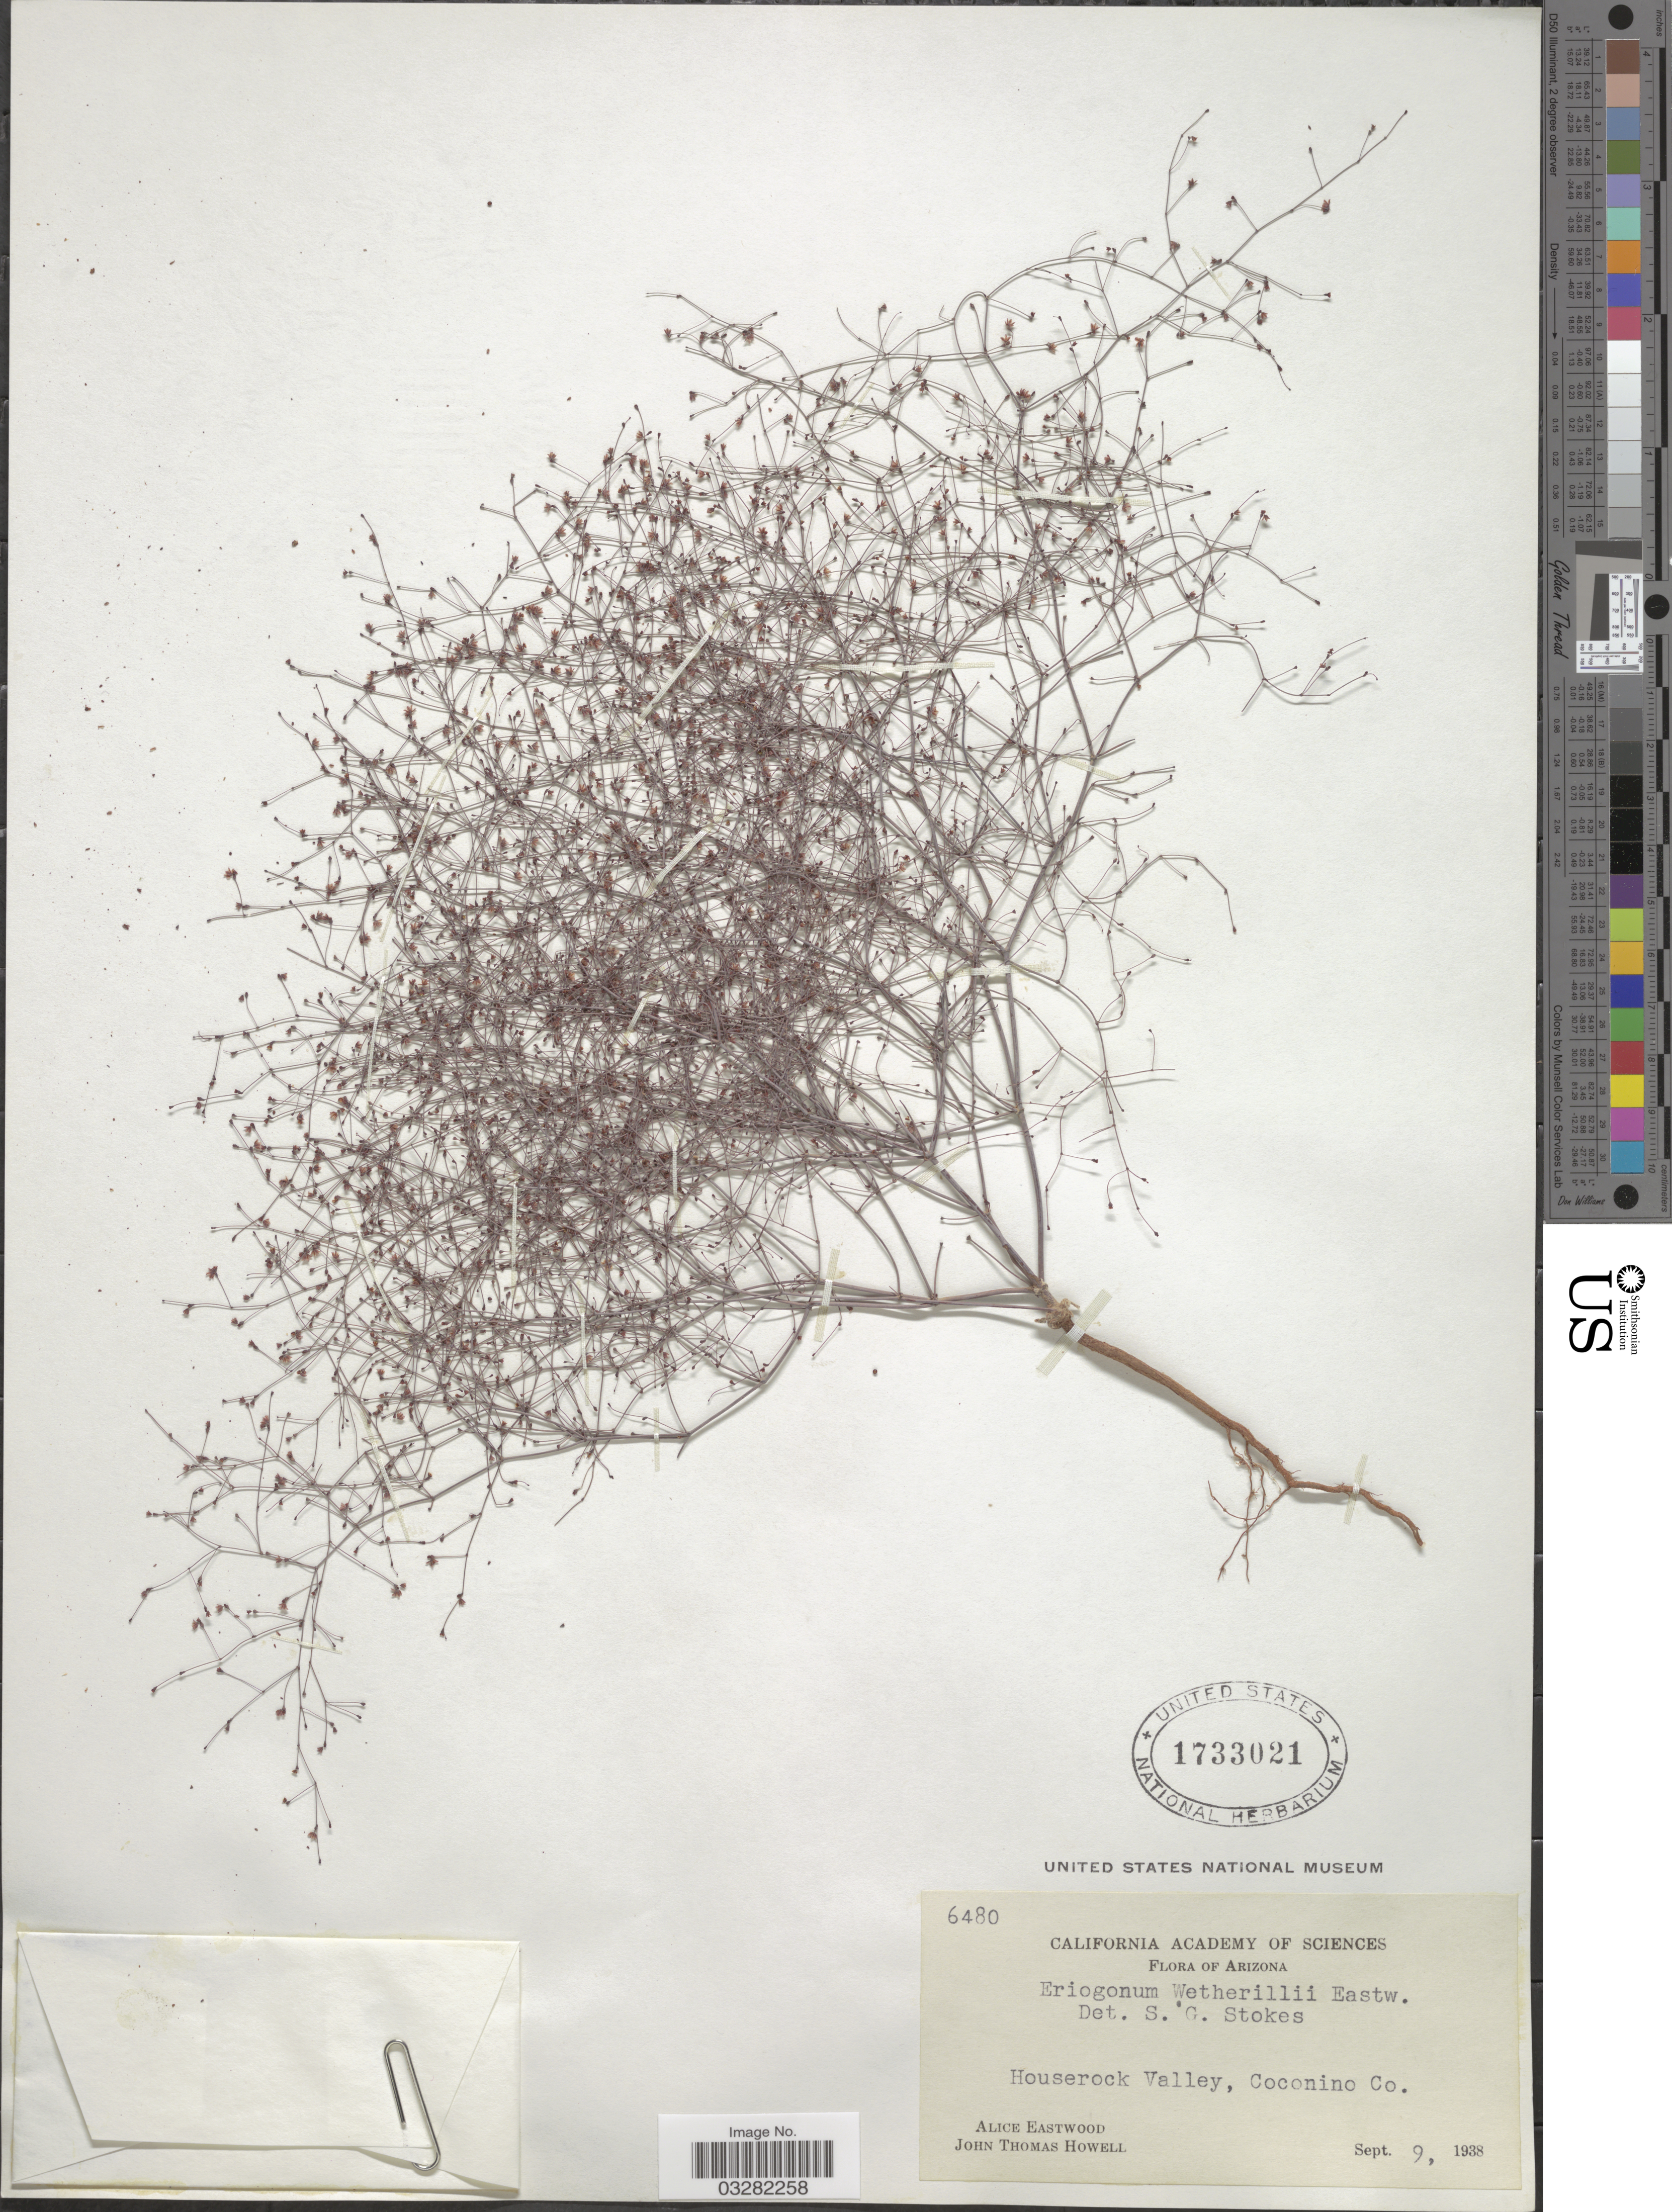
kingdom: Plantae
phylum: Tracheophyta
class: Magnoliopsida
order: Caryophyllales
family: Polygonaceae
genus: Eriogonum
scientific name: Eriogonum wetherillii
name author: Eastw.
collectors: A. Eastwood & J. T. Howell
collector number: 6480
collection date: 1938-09-09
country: United States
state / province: Arizona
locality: Houserock Valley, Coconino Co.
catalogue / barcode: US 1733021